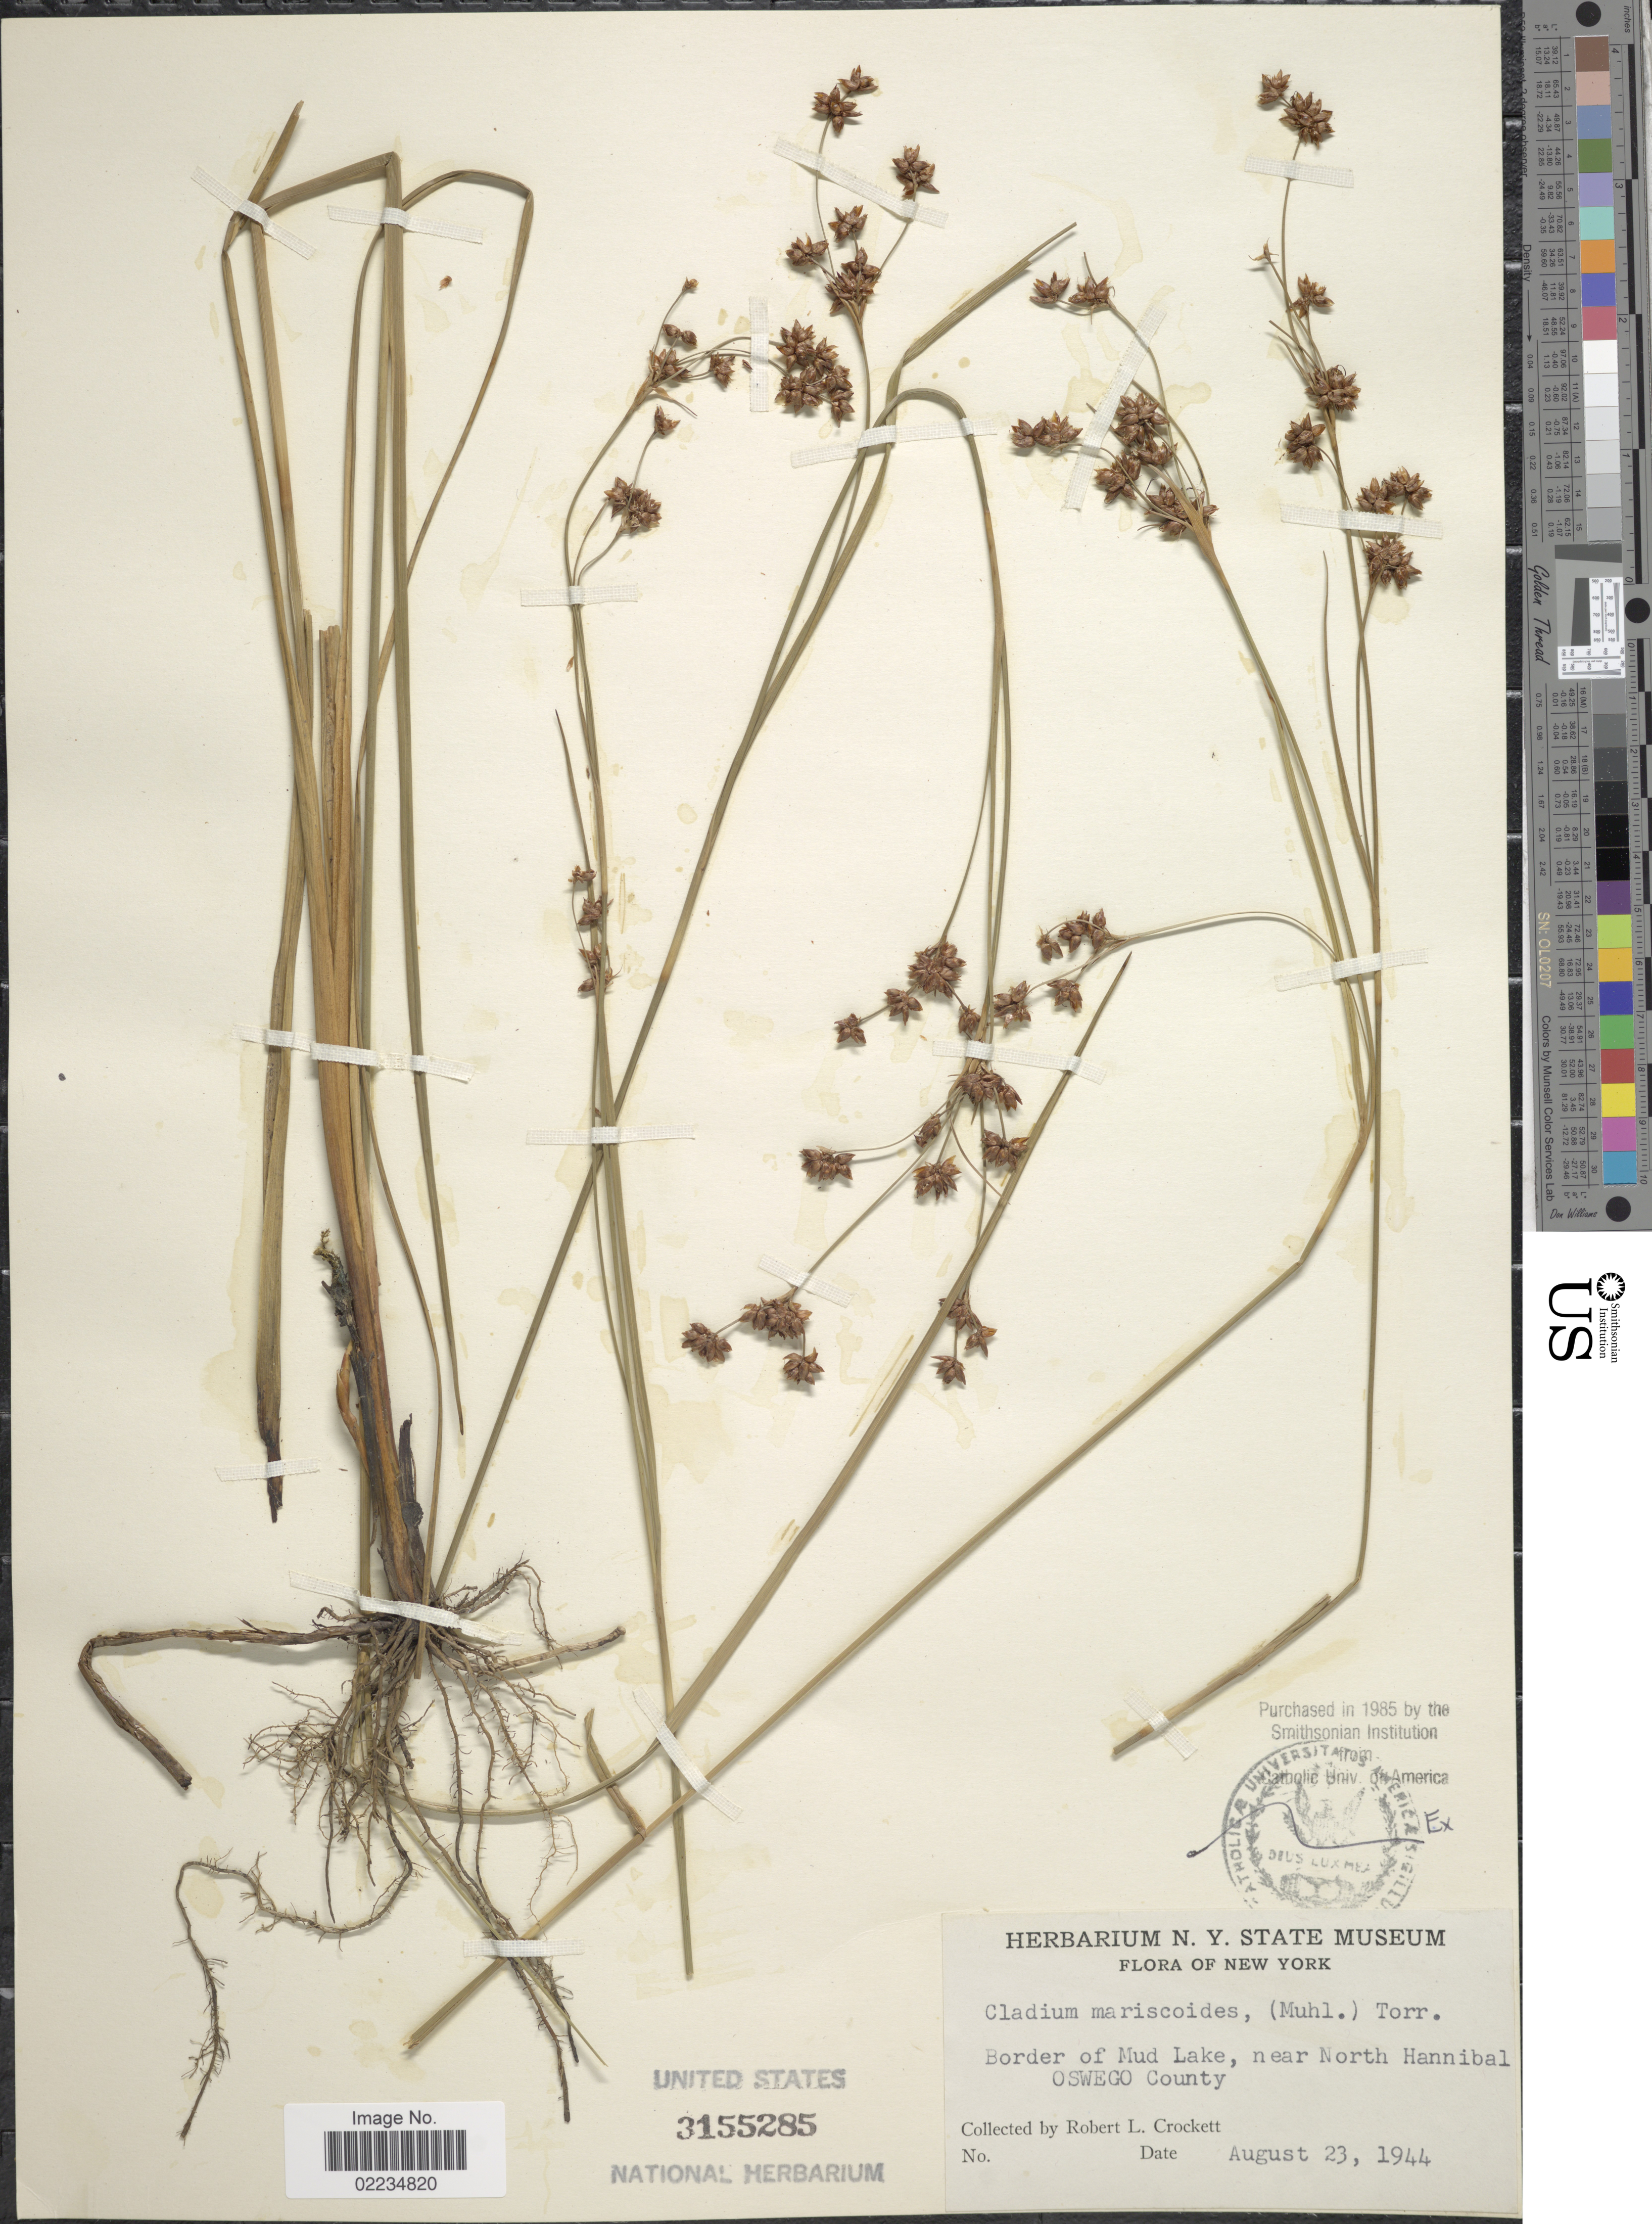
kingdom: Plantae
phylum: Tracheophyta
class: Liliopsida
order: Poales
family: Cyperaceae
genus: Cladium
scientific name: Cladium mariscoides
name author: (Muhl.) Torr.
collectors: R. Crockett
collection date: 1944-08-23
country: United States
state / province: New York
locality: Border of Mud Lake, near North Hannibal, Oswego County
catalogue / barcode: US 3155285